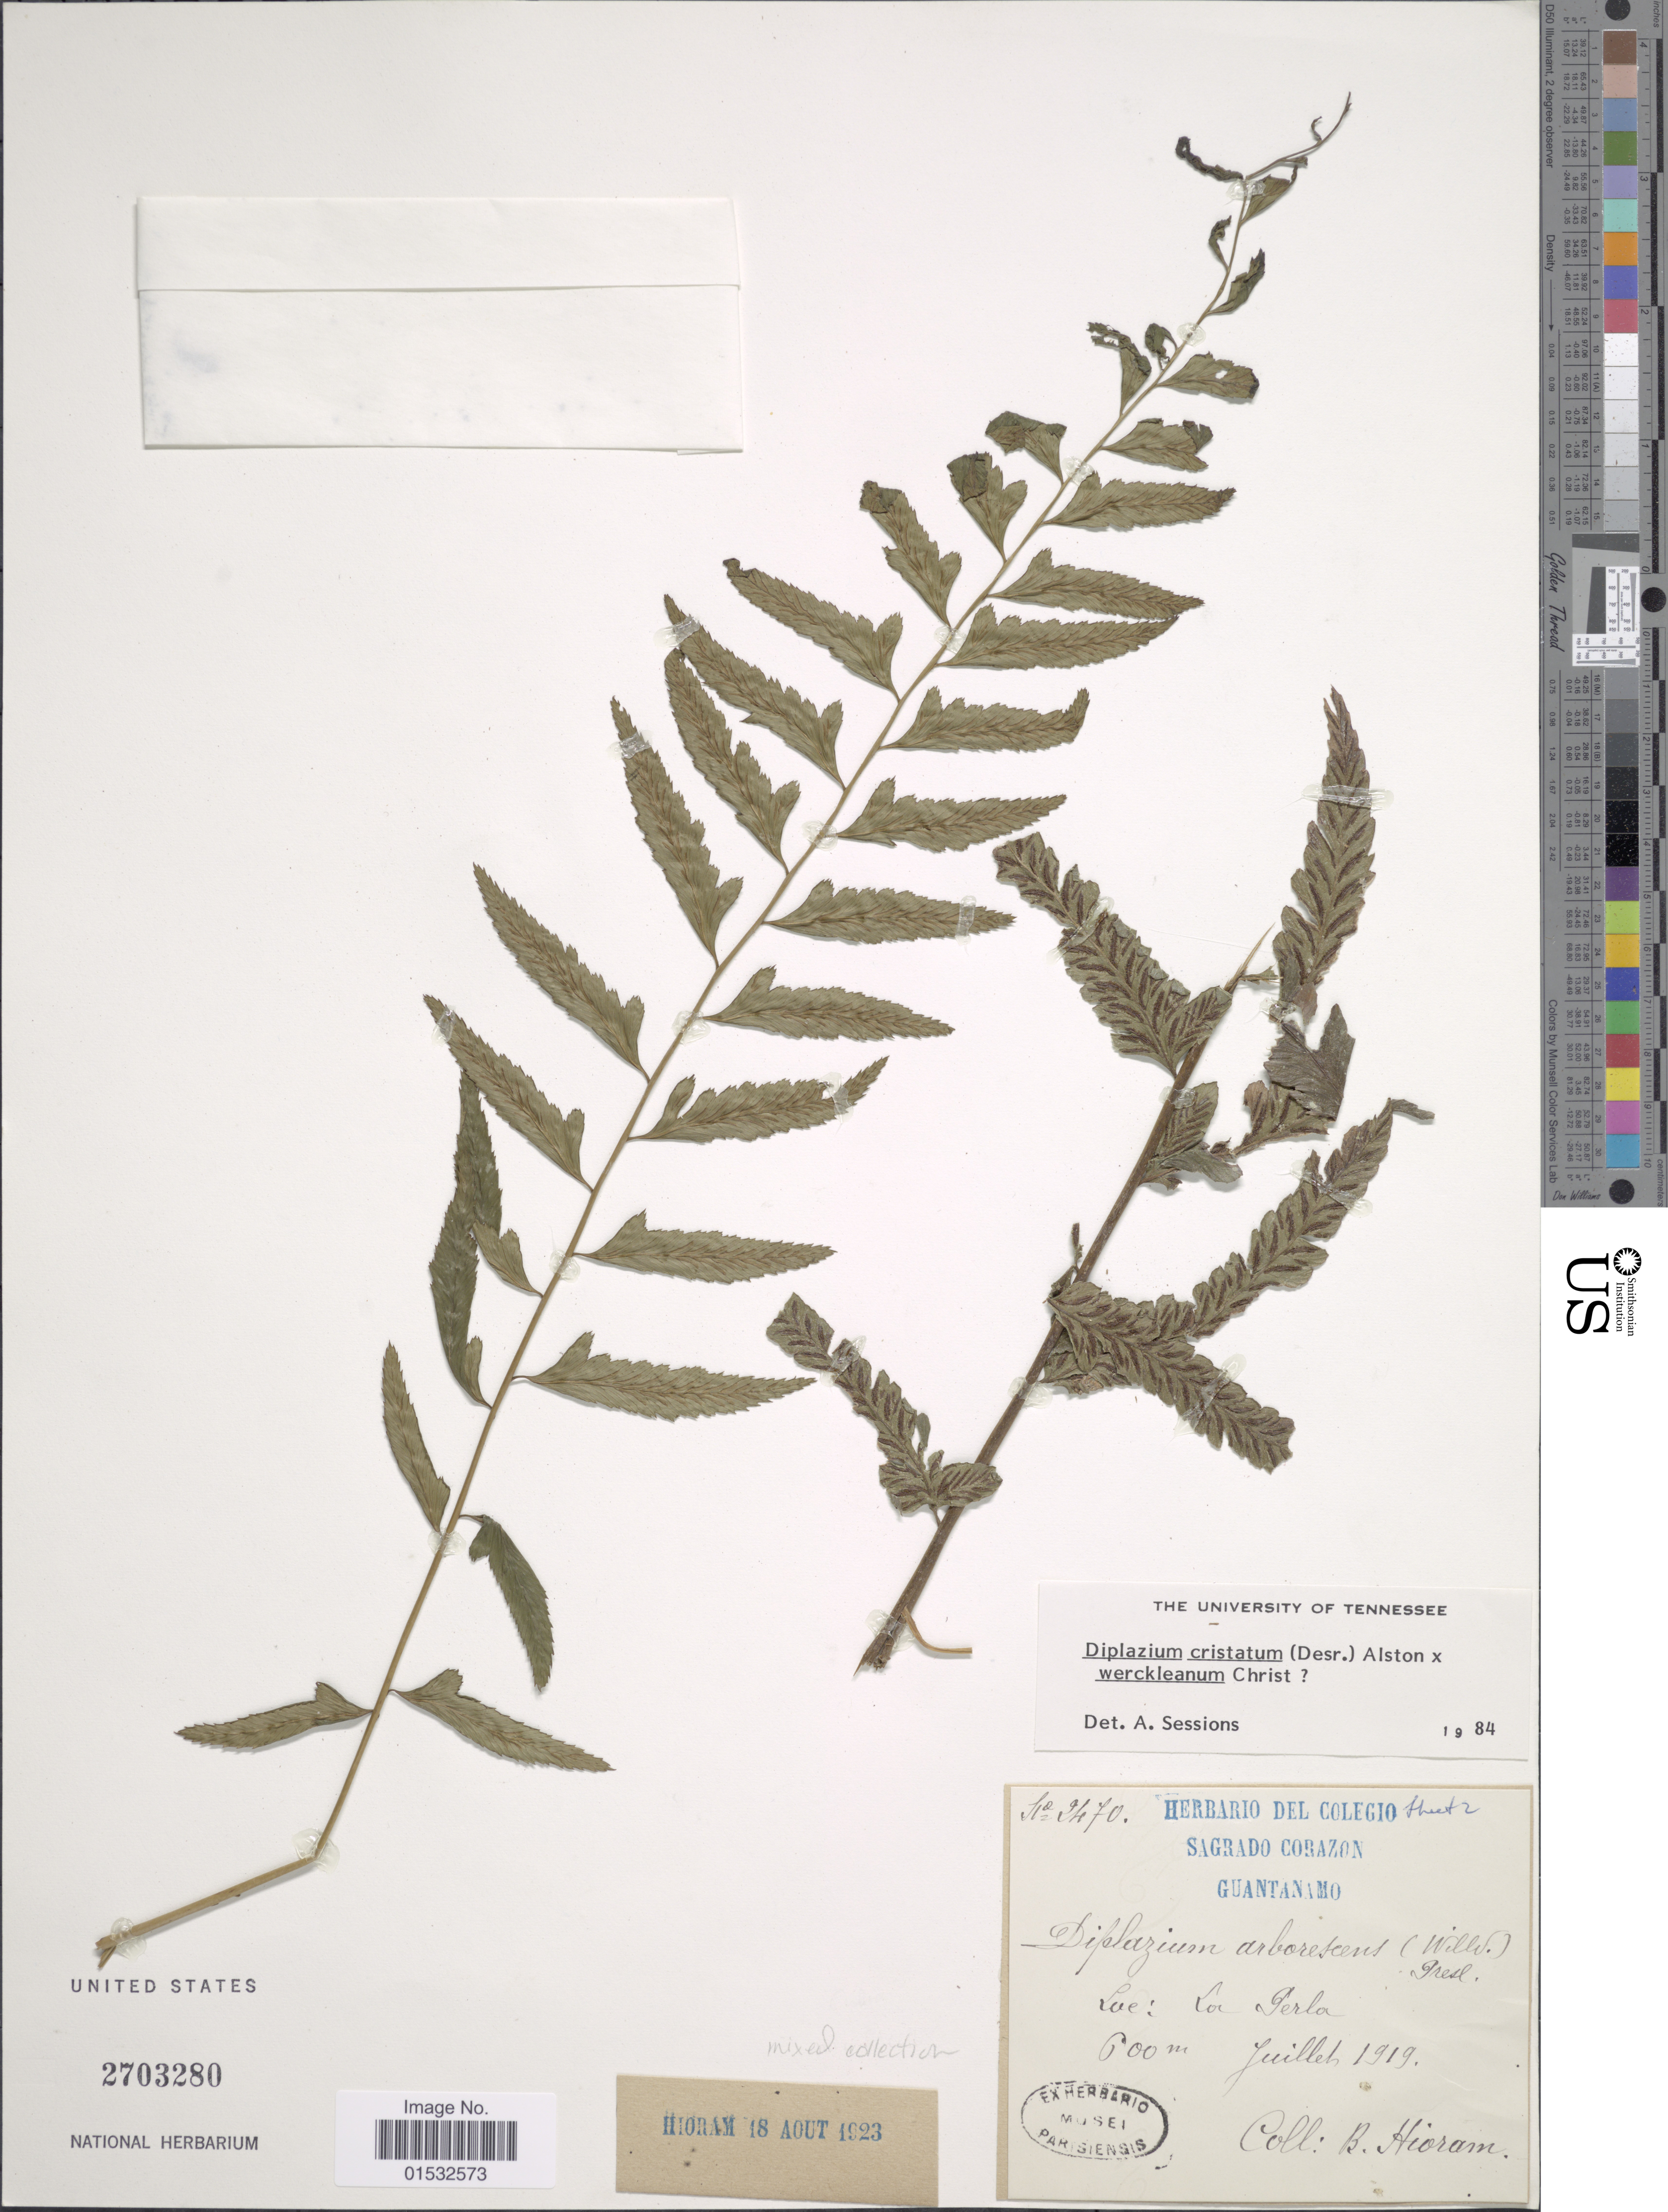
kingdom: Plantae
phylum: Tracheophyta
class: Polypodiopsida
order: Polypodiales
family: Athyriaceae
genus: Diplazium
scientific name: Diplazium cristatum x D. unilobum (Poir.) Hieron.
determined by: Sánchez, C.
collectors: Bro. Hioram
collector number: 2470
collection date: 1919-07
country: Cuba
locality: La Perla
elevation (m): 600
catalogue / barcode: US 2703280